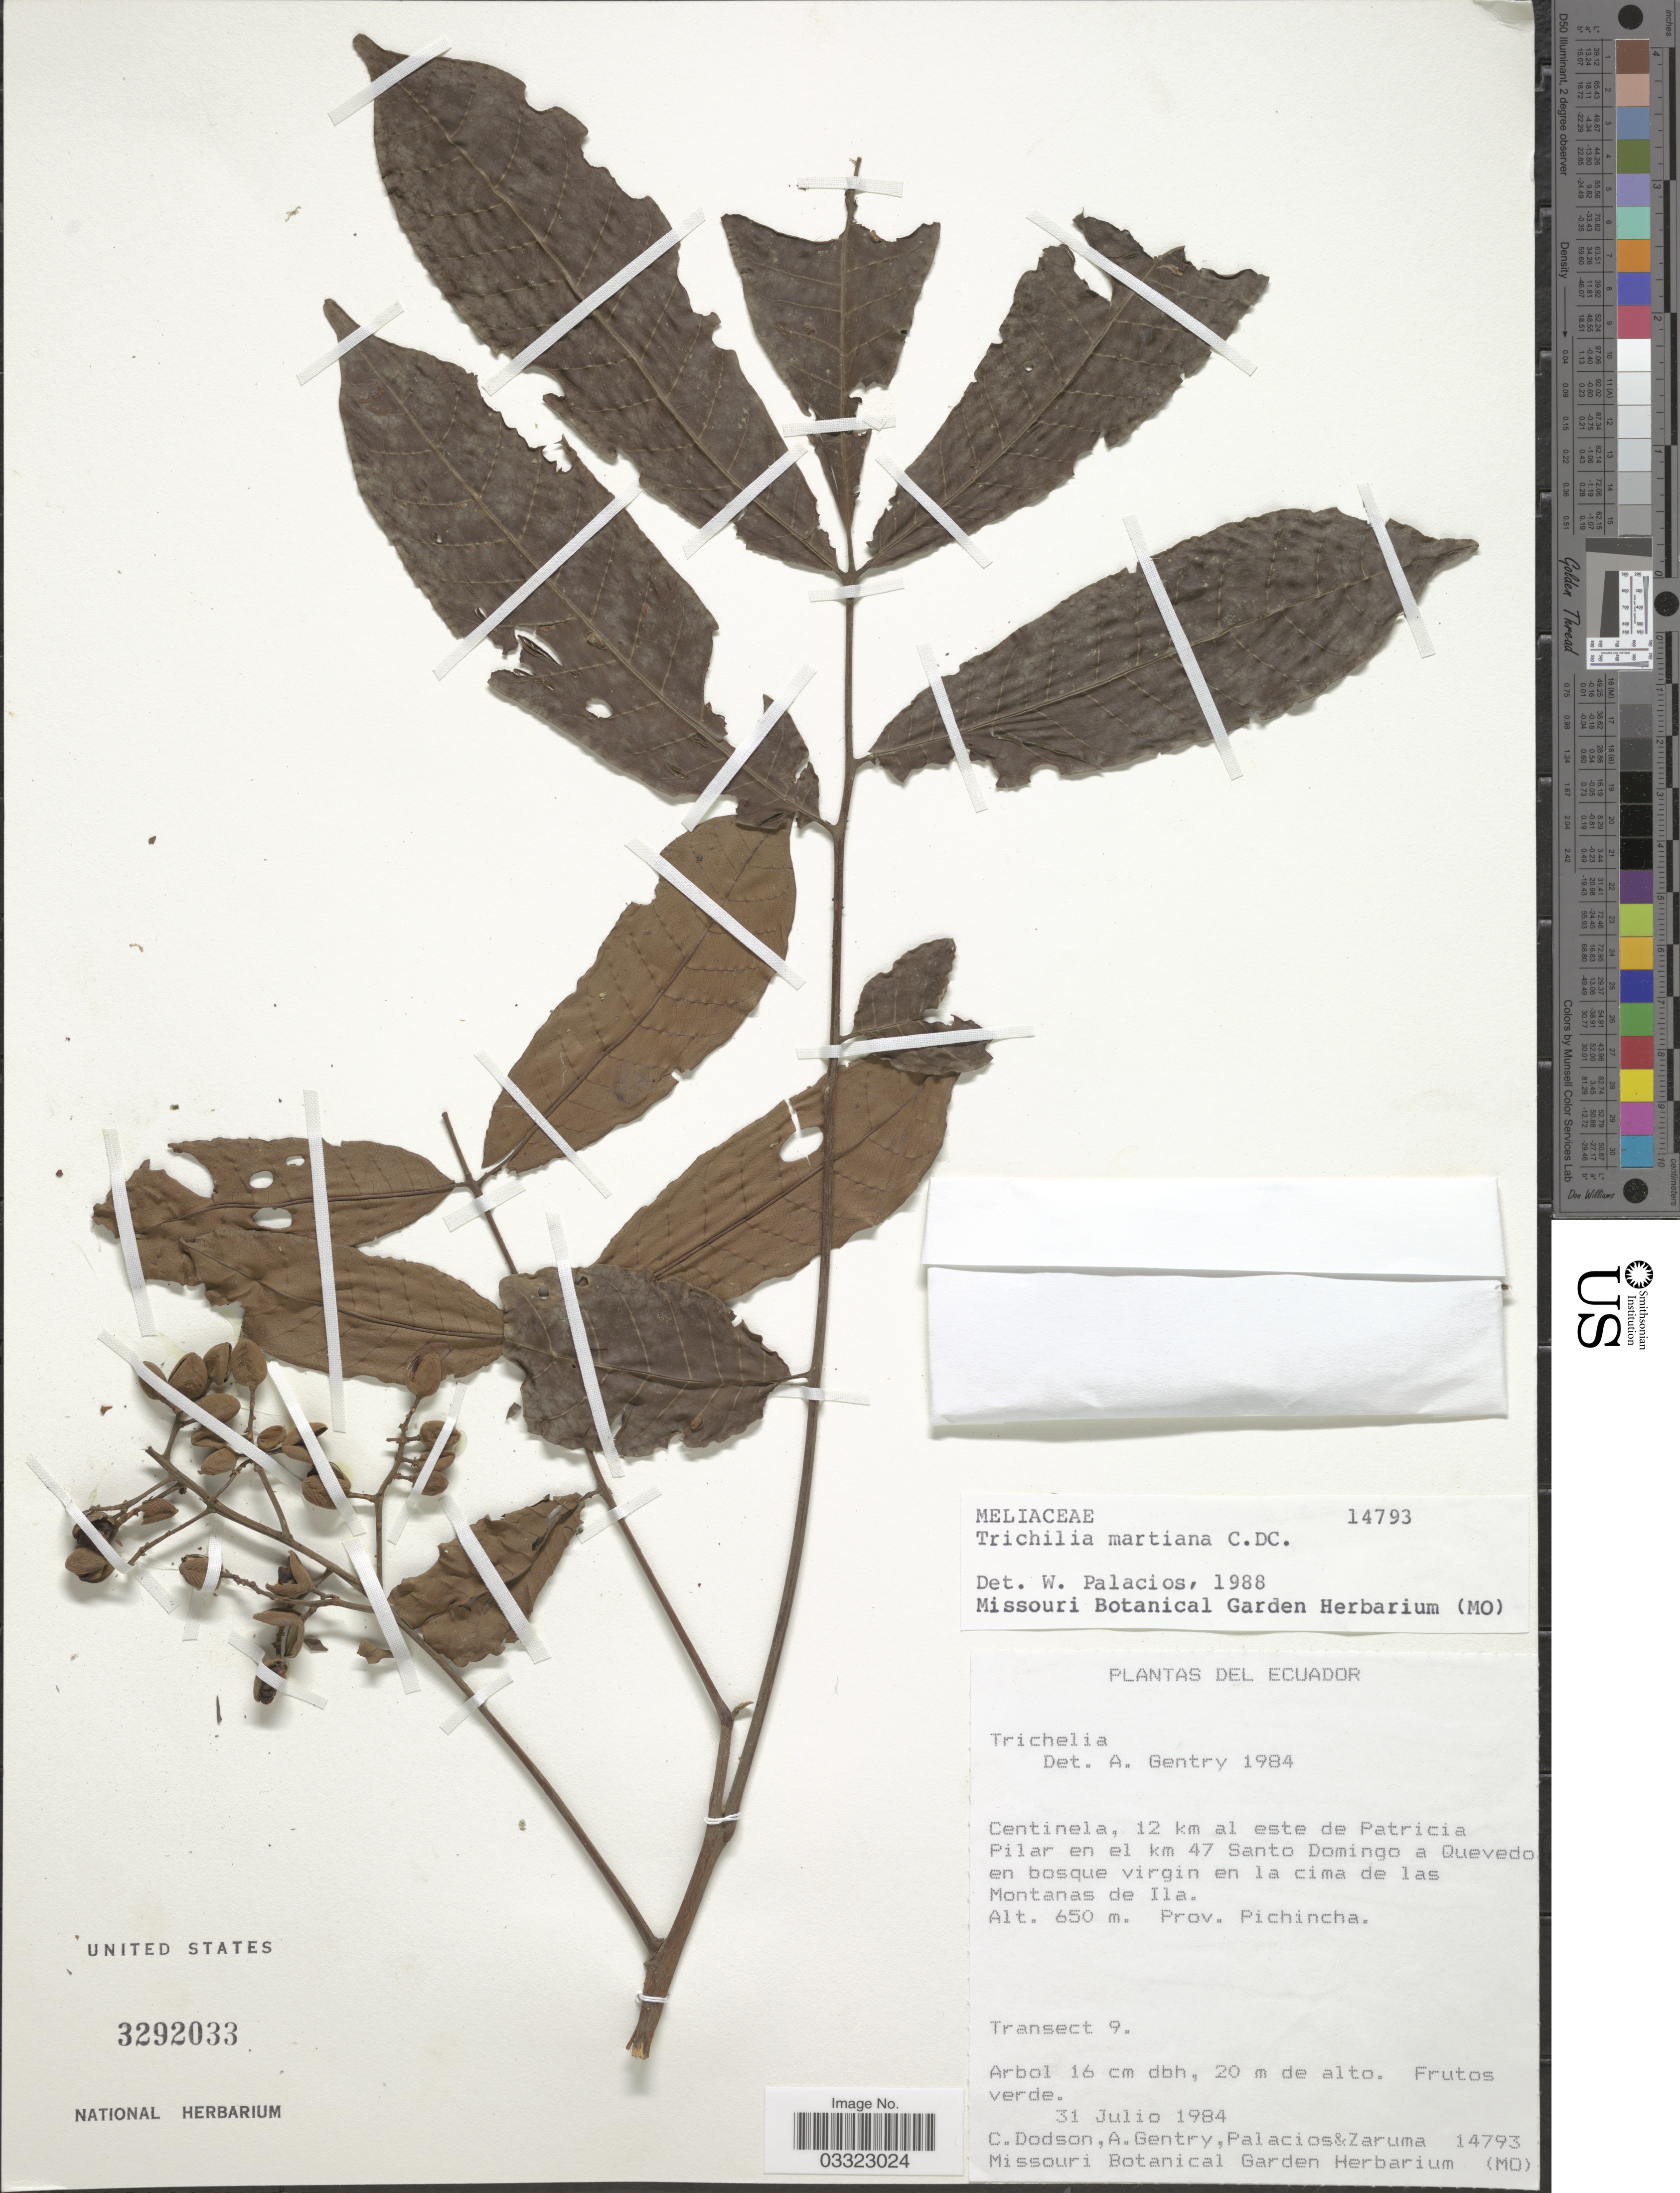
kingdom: Plantae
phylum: Tracheophyta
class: Magnoliopsida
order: Sapindales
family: Meliaceae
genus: Trichilia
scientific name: Trichilia martiana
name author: C. DC.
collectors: C. Dodson, A. H. Gentry, Palacios, -- & -. Zaruma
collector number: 14793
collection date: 1984-07-31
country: Ecuador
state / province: Pichincha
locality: Centinela, 12 km al este de Patricia Pilar en el km 47 Santo Domingo a Quevedo en bosque virgin en la cima de las Montanas de Ila.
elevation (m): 650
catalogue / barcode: US 3292033